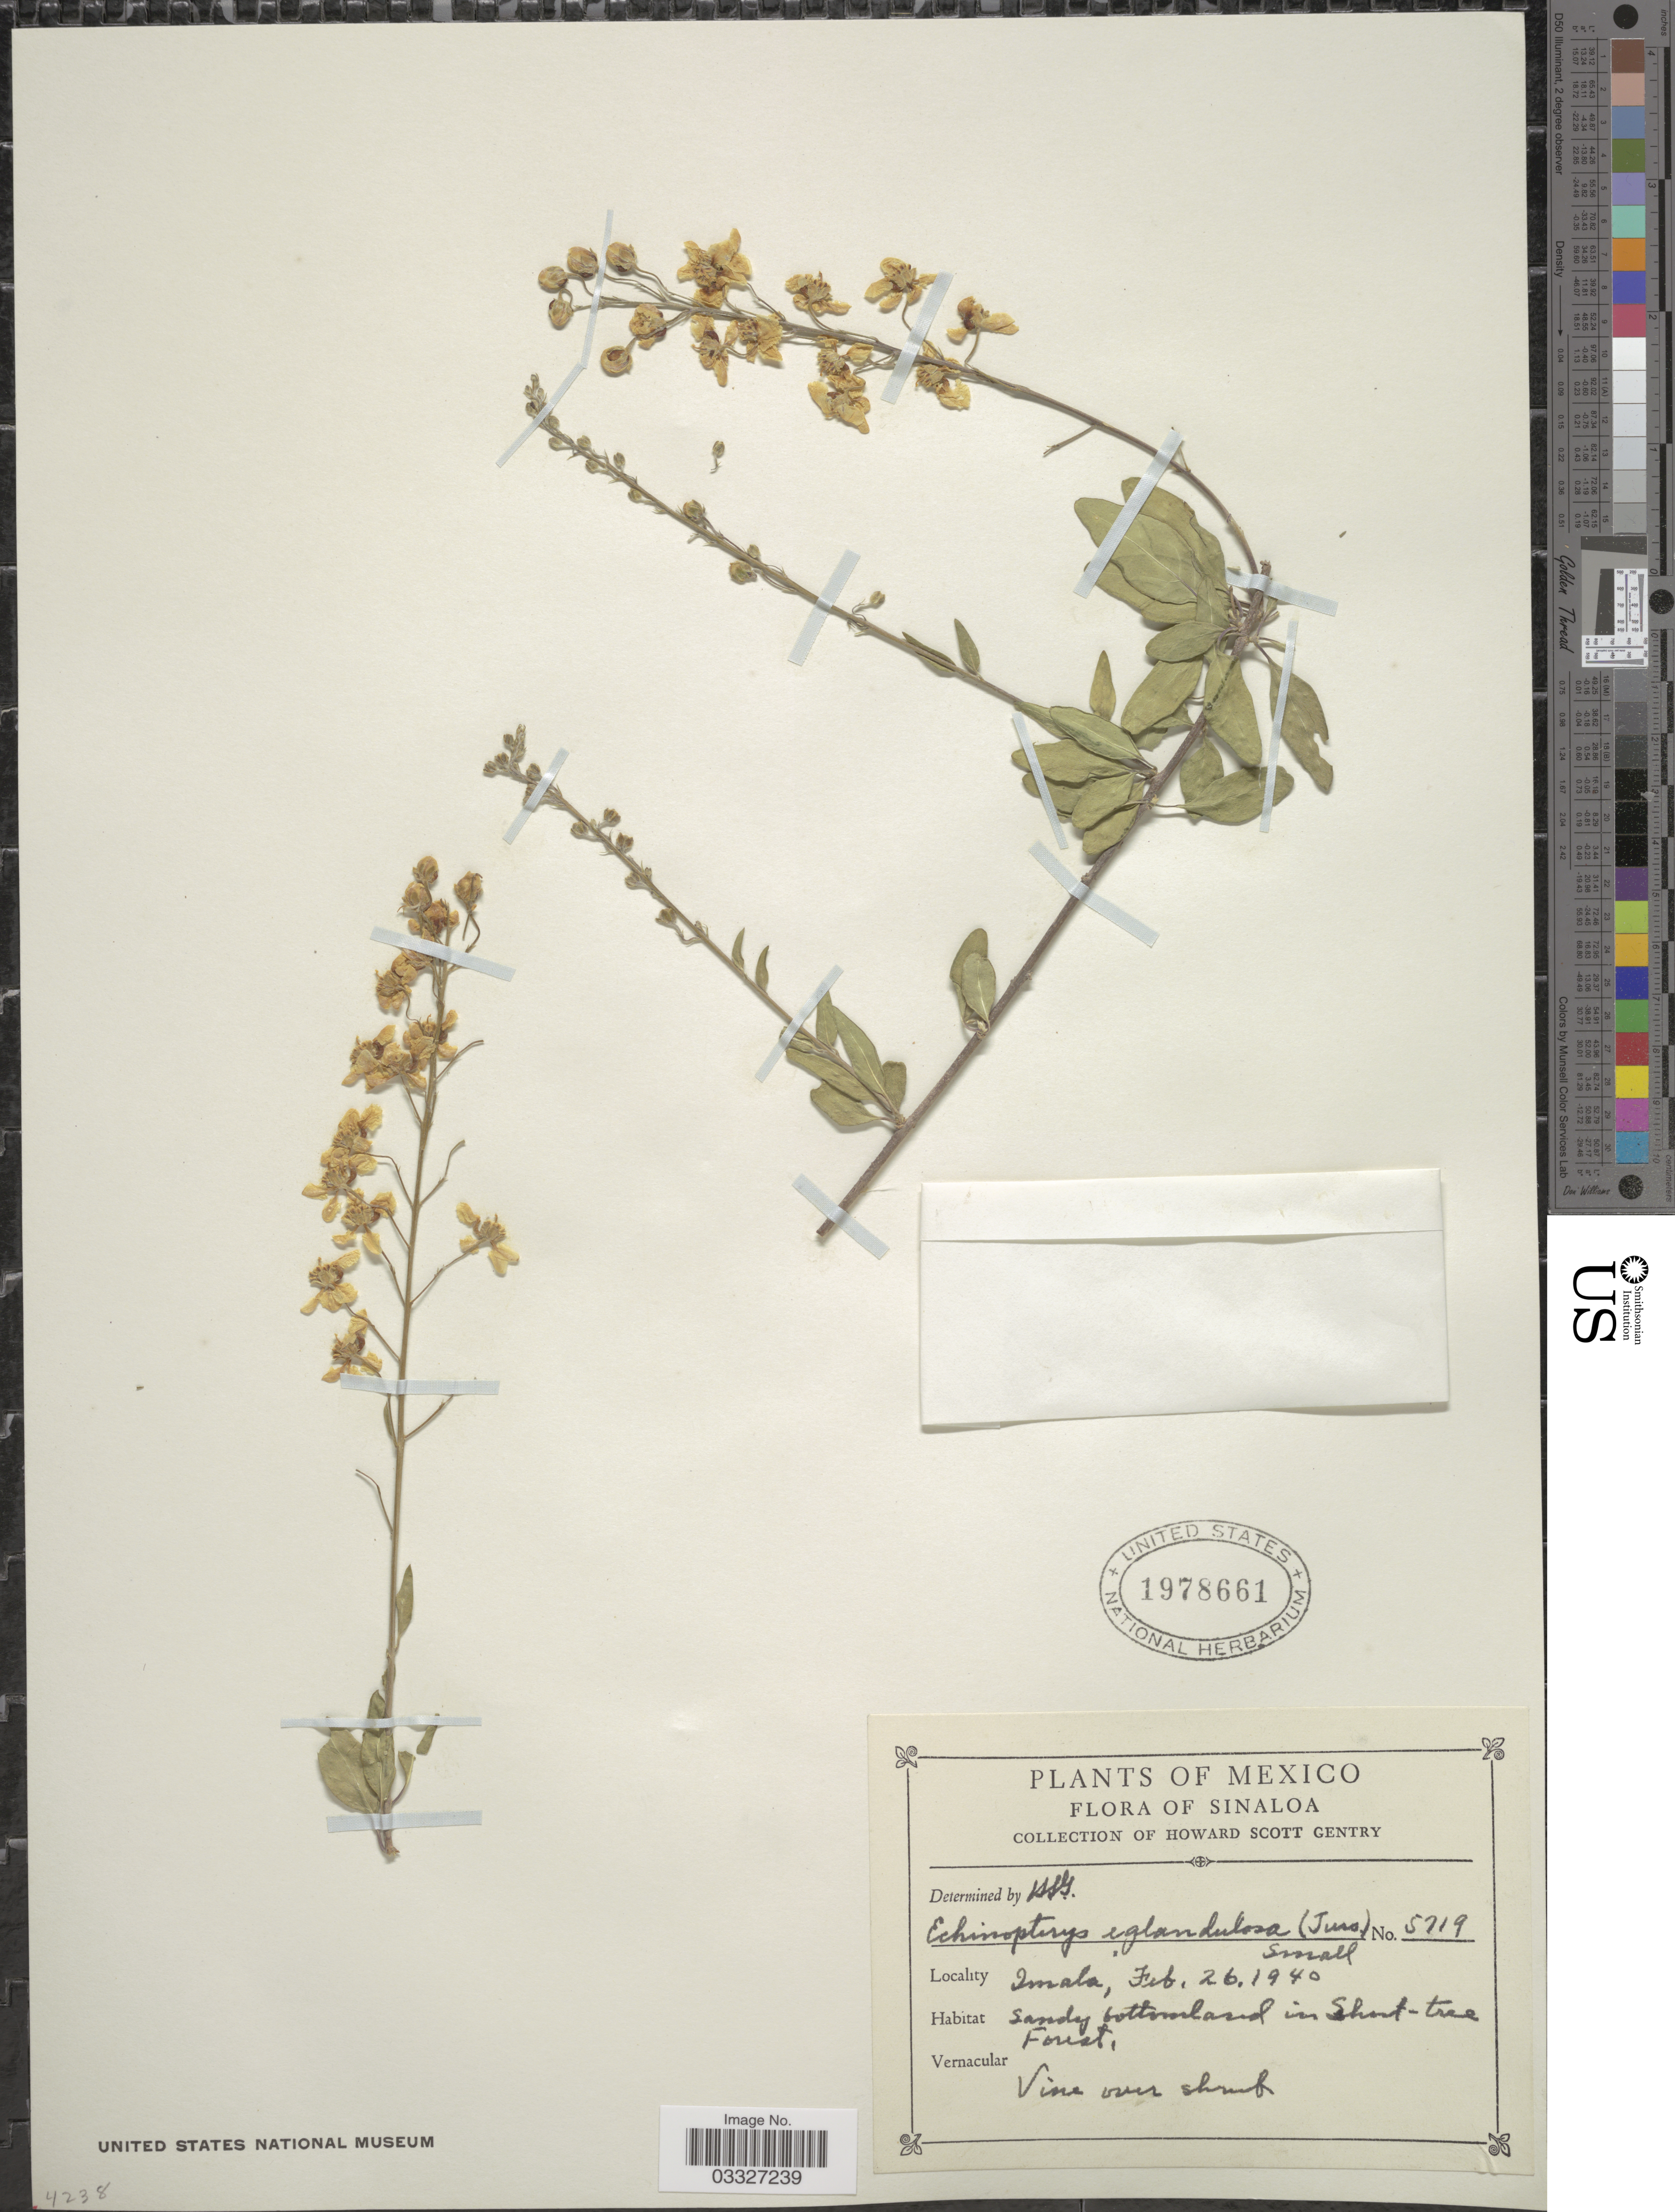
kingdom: Plantae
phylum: Tracheophyta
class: Magnoliopsida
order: Malpighiales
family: Malpighiaceae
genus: Echinopterys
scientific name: Echinopterys eglandulosa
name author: (A. Juss.) Small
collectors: H. S. Gentry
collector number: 5719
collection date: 1940-02-26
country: Mexico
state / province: Sinaloa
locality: Imala.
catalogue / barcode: US 1978661